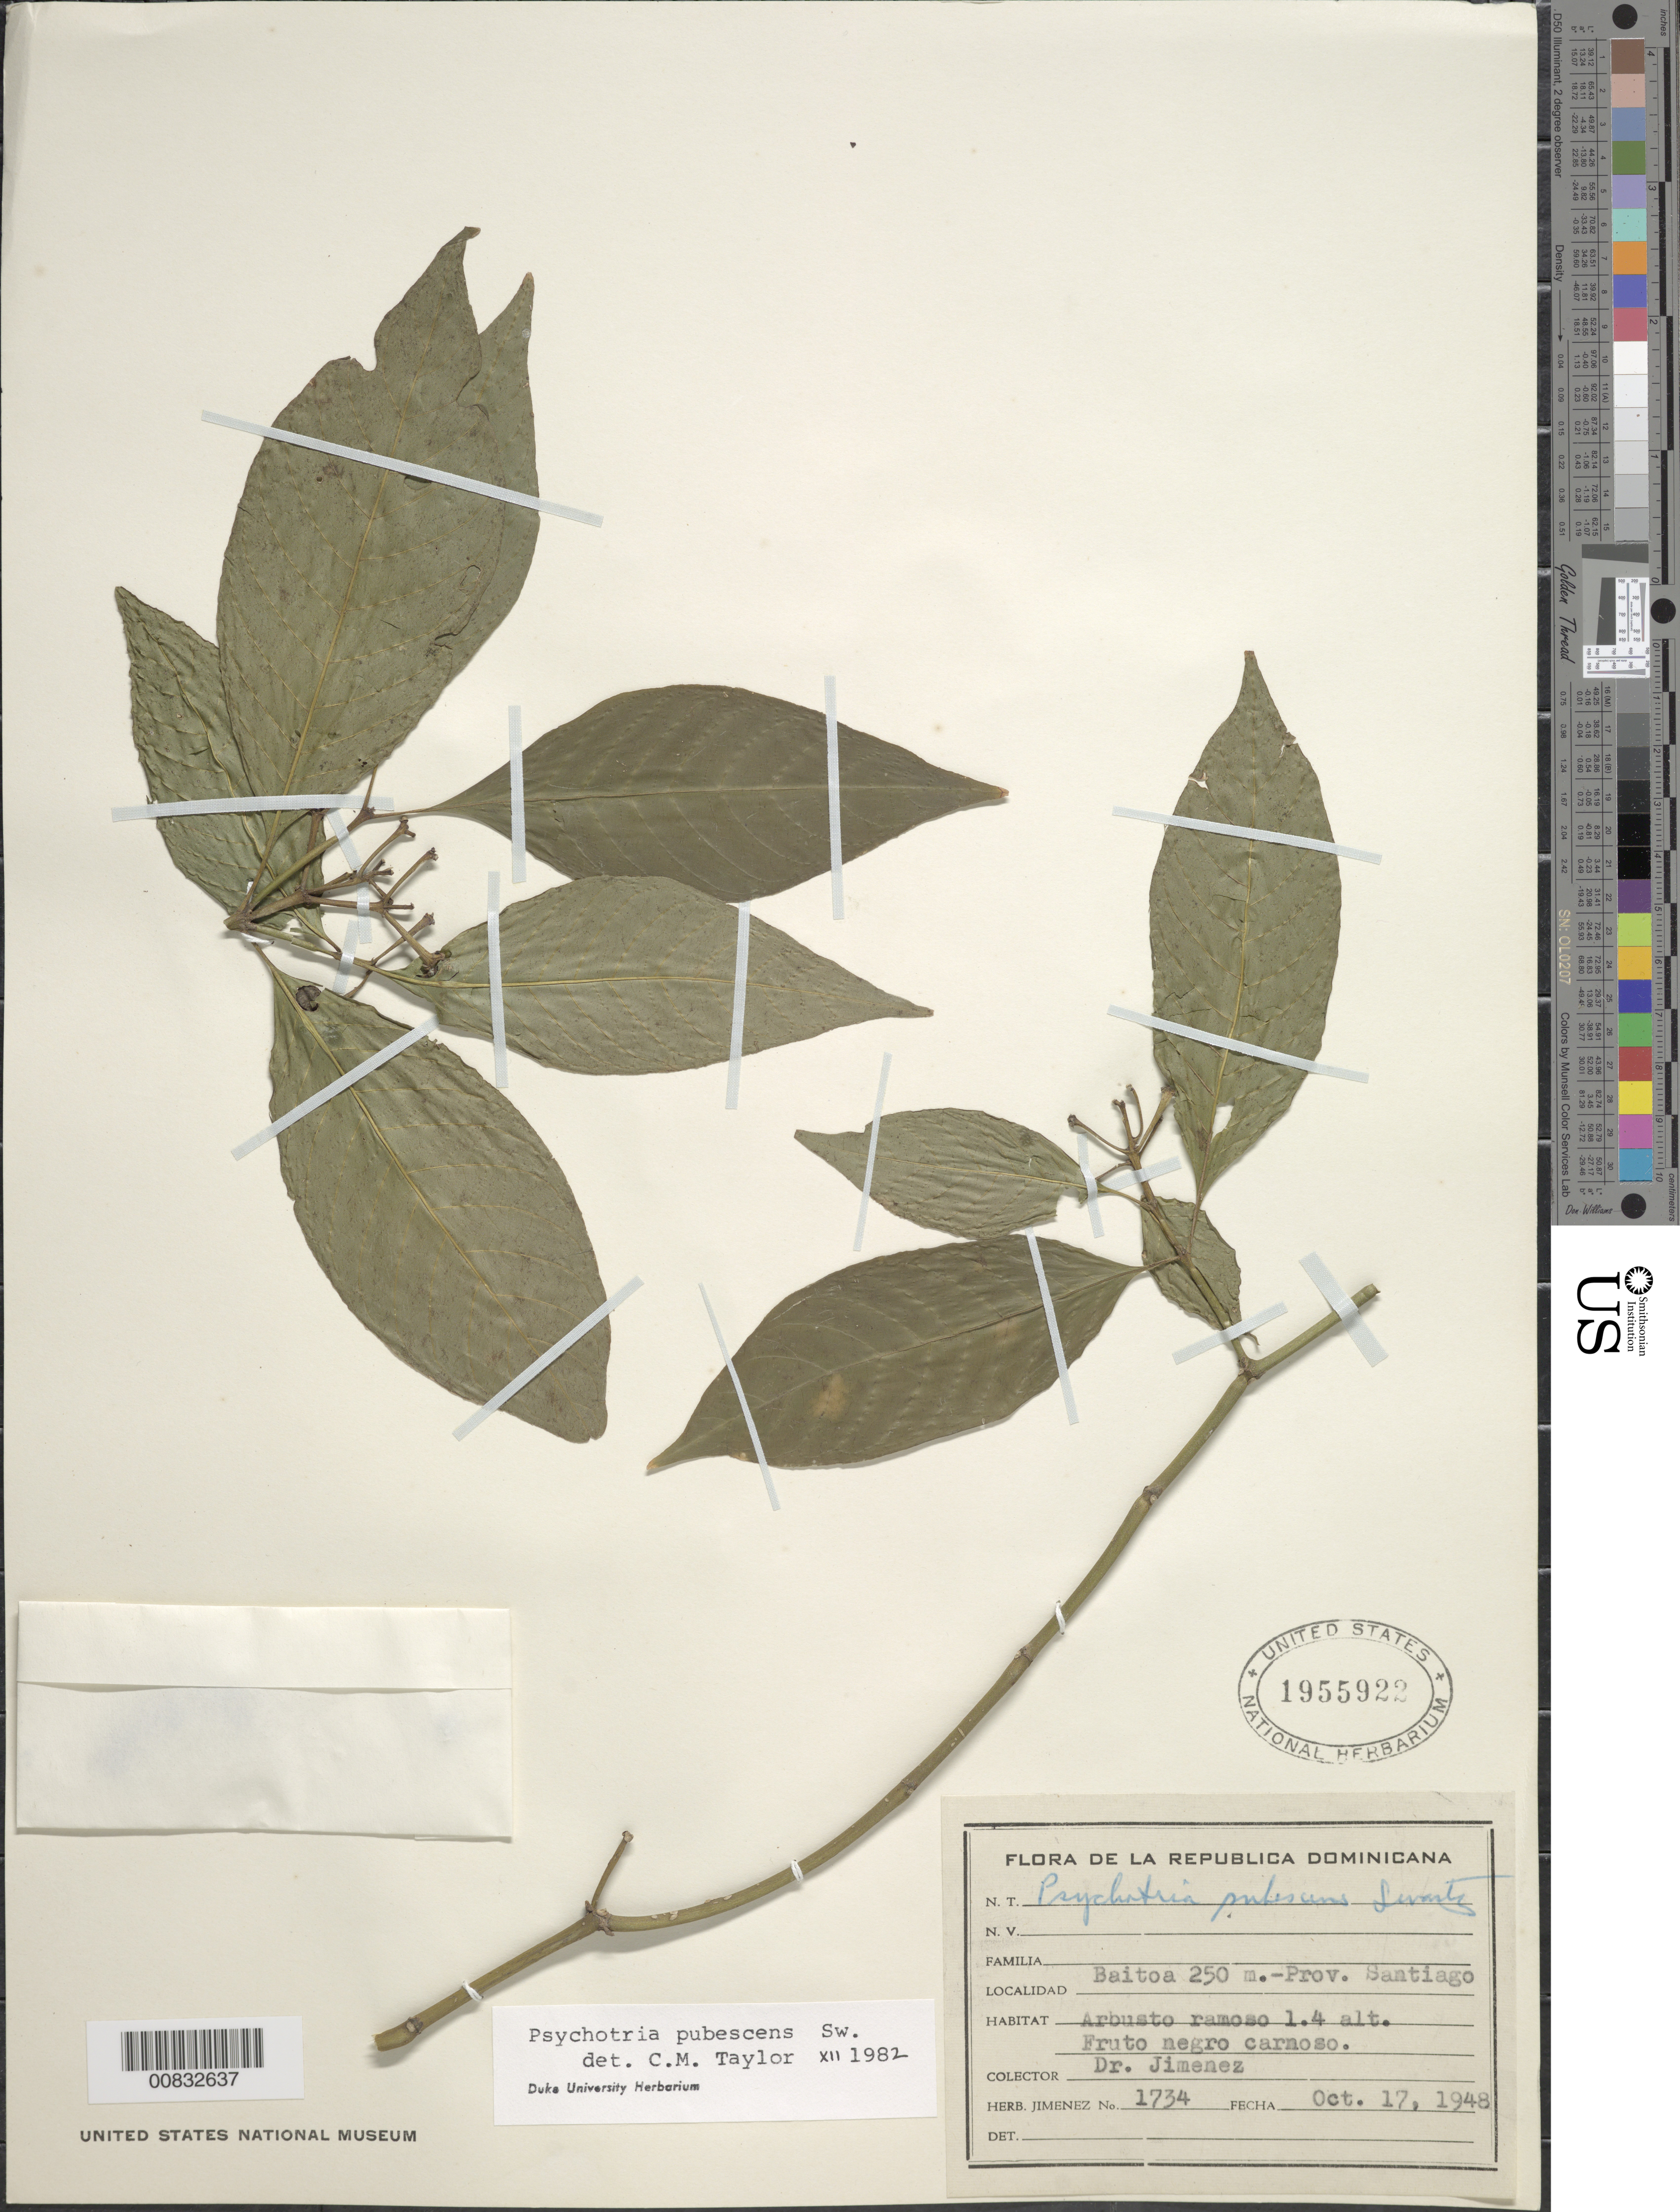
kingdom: Plantae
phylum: Tracheophyta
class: Magnoliopsida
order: Gentianales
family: Rubiaceae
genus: Psychotria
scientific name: Psychotria pubescens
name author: Sw.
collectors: J. J. Jiménez Almonte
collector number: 1734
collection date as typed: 17 Oct 1948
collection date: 1948-10-17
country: Dominican Republic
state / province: Santiago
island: Hispaniola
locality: Baitoa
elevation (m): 250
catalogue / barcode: US 1955922